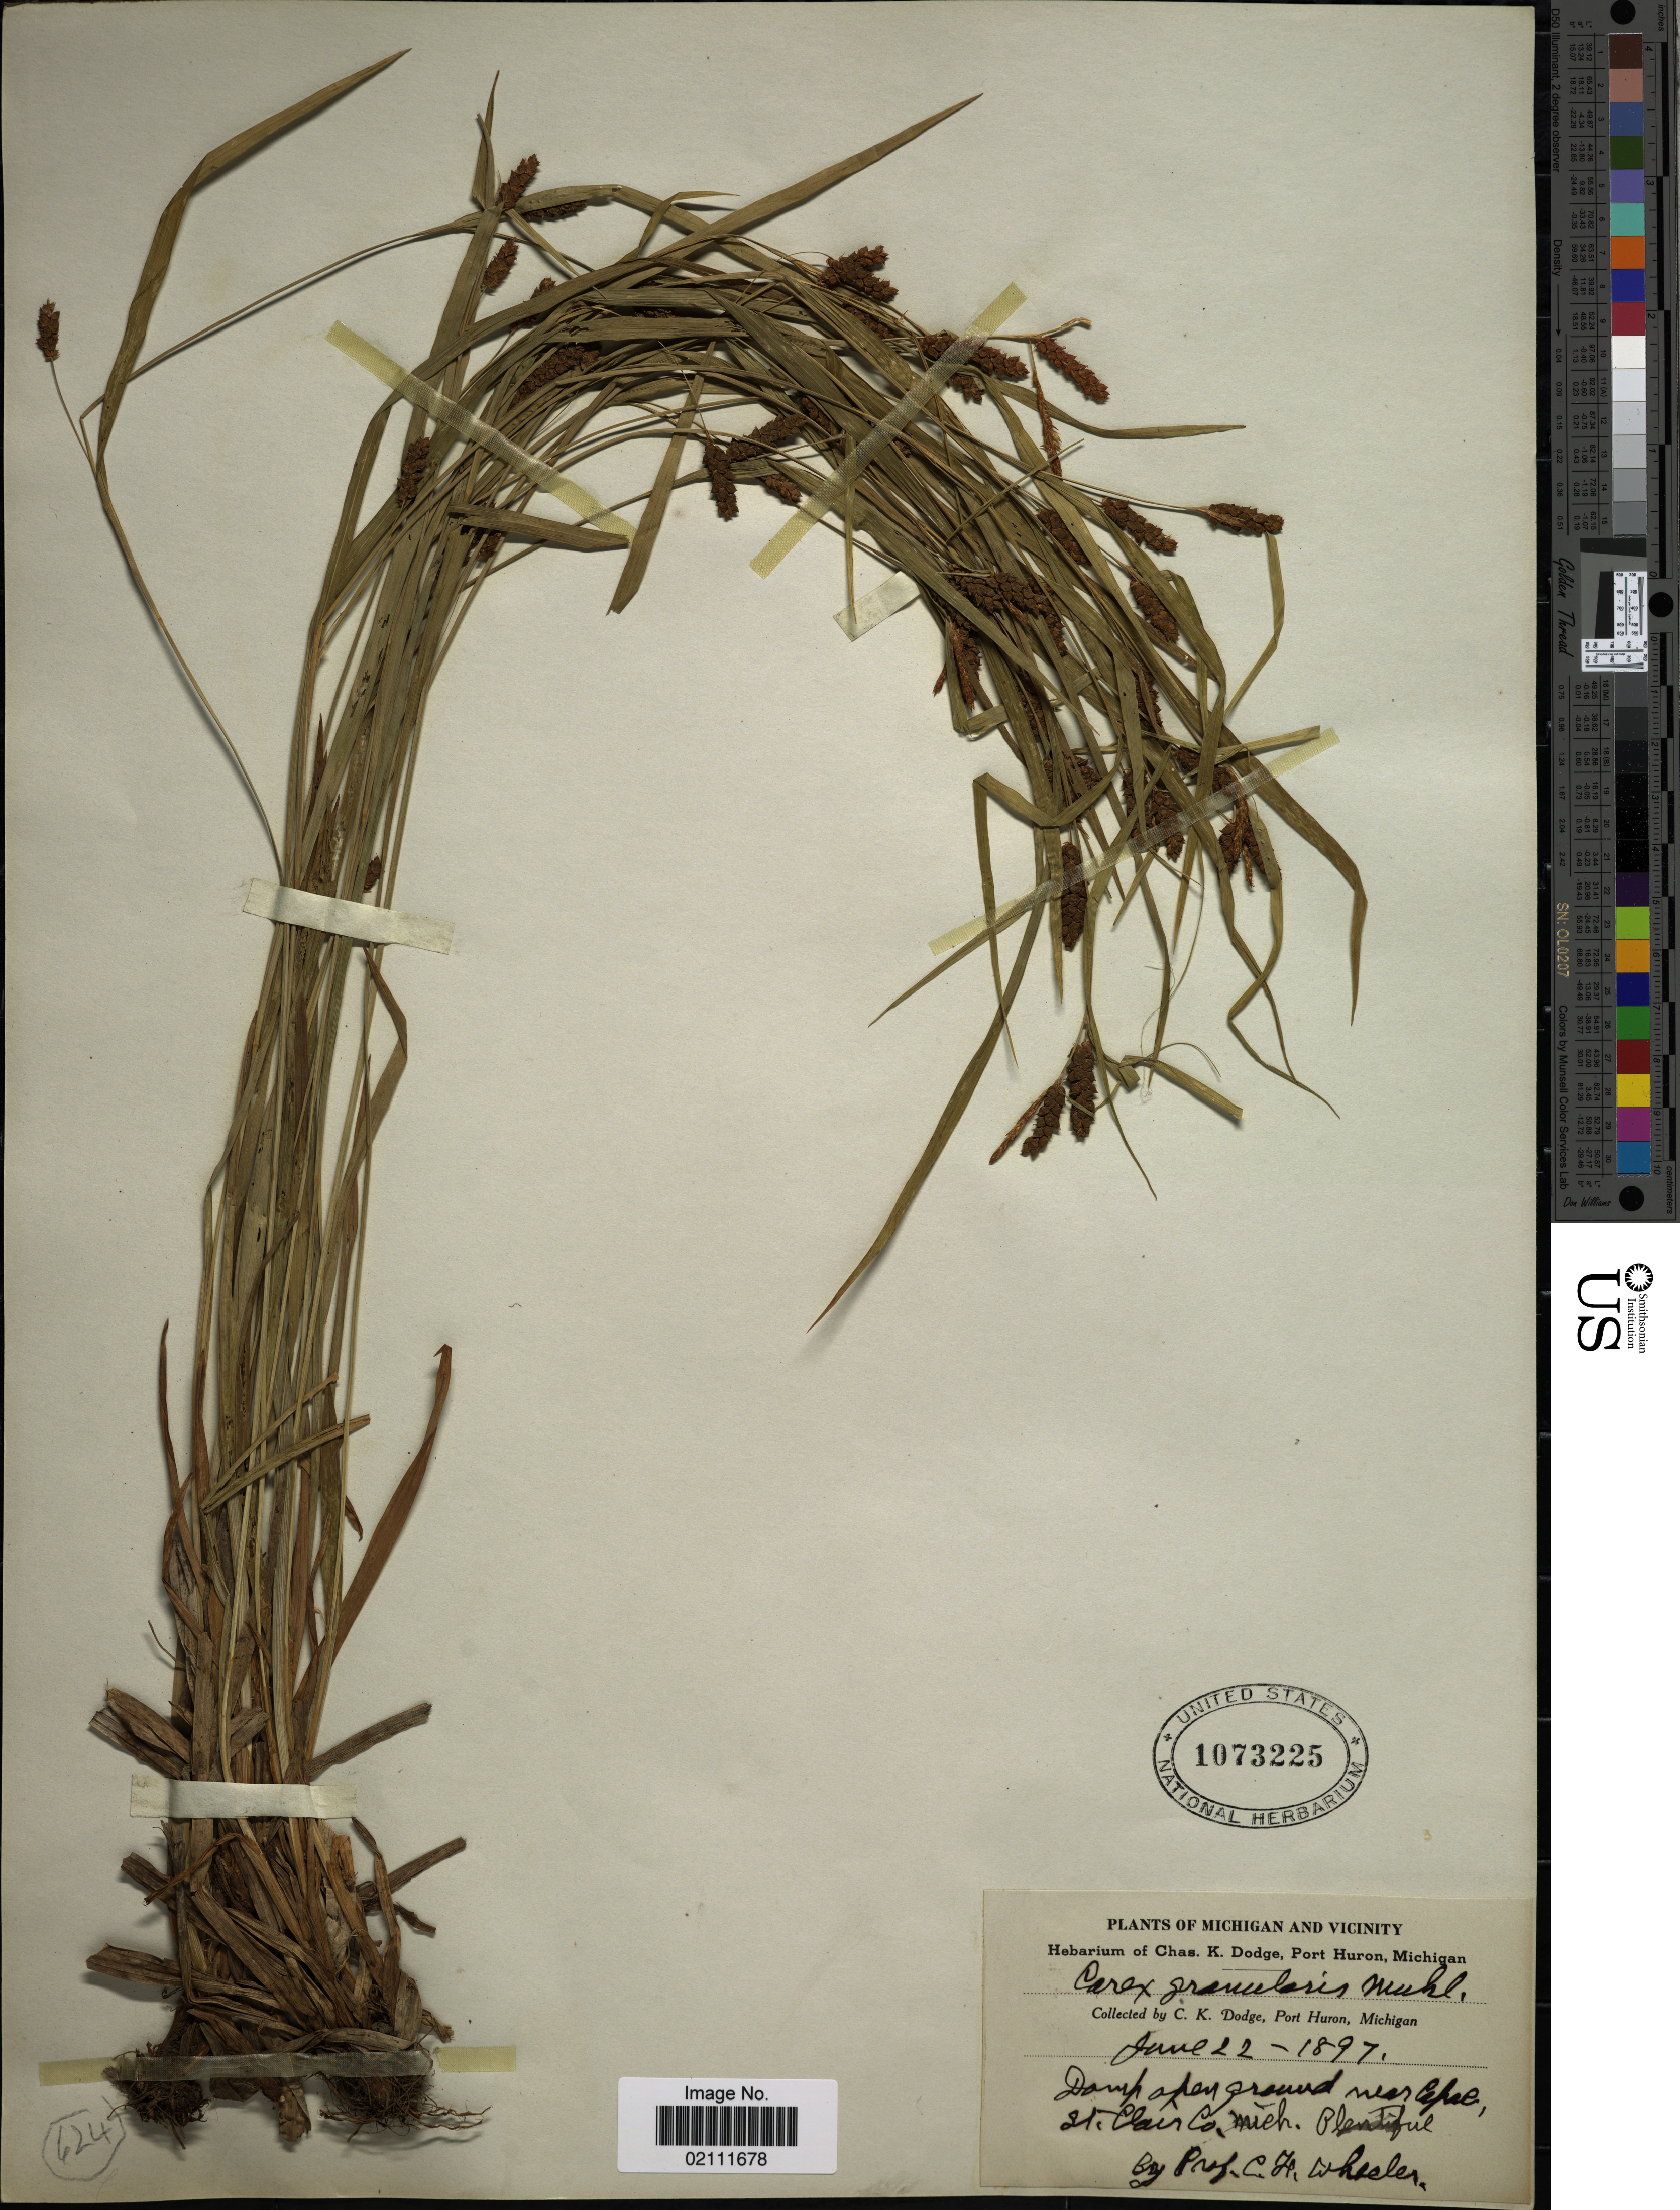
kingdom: Plantae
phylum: Tracheophyta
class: Liliopsida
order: Poales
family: Cyperaceae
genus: Carex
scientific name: Carex granularis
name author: Muhl. ex Willd.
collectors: C. K. Dodge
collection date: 1897-06-22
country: United States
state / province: Michigan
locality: Port Huron, Damp open ground near Capac St. Clair Co.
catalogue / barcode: US 1073225